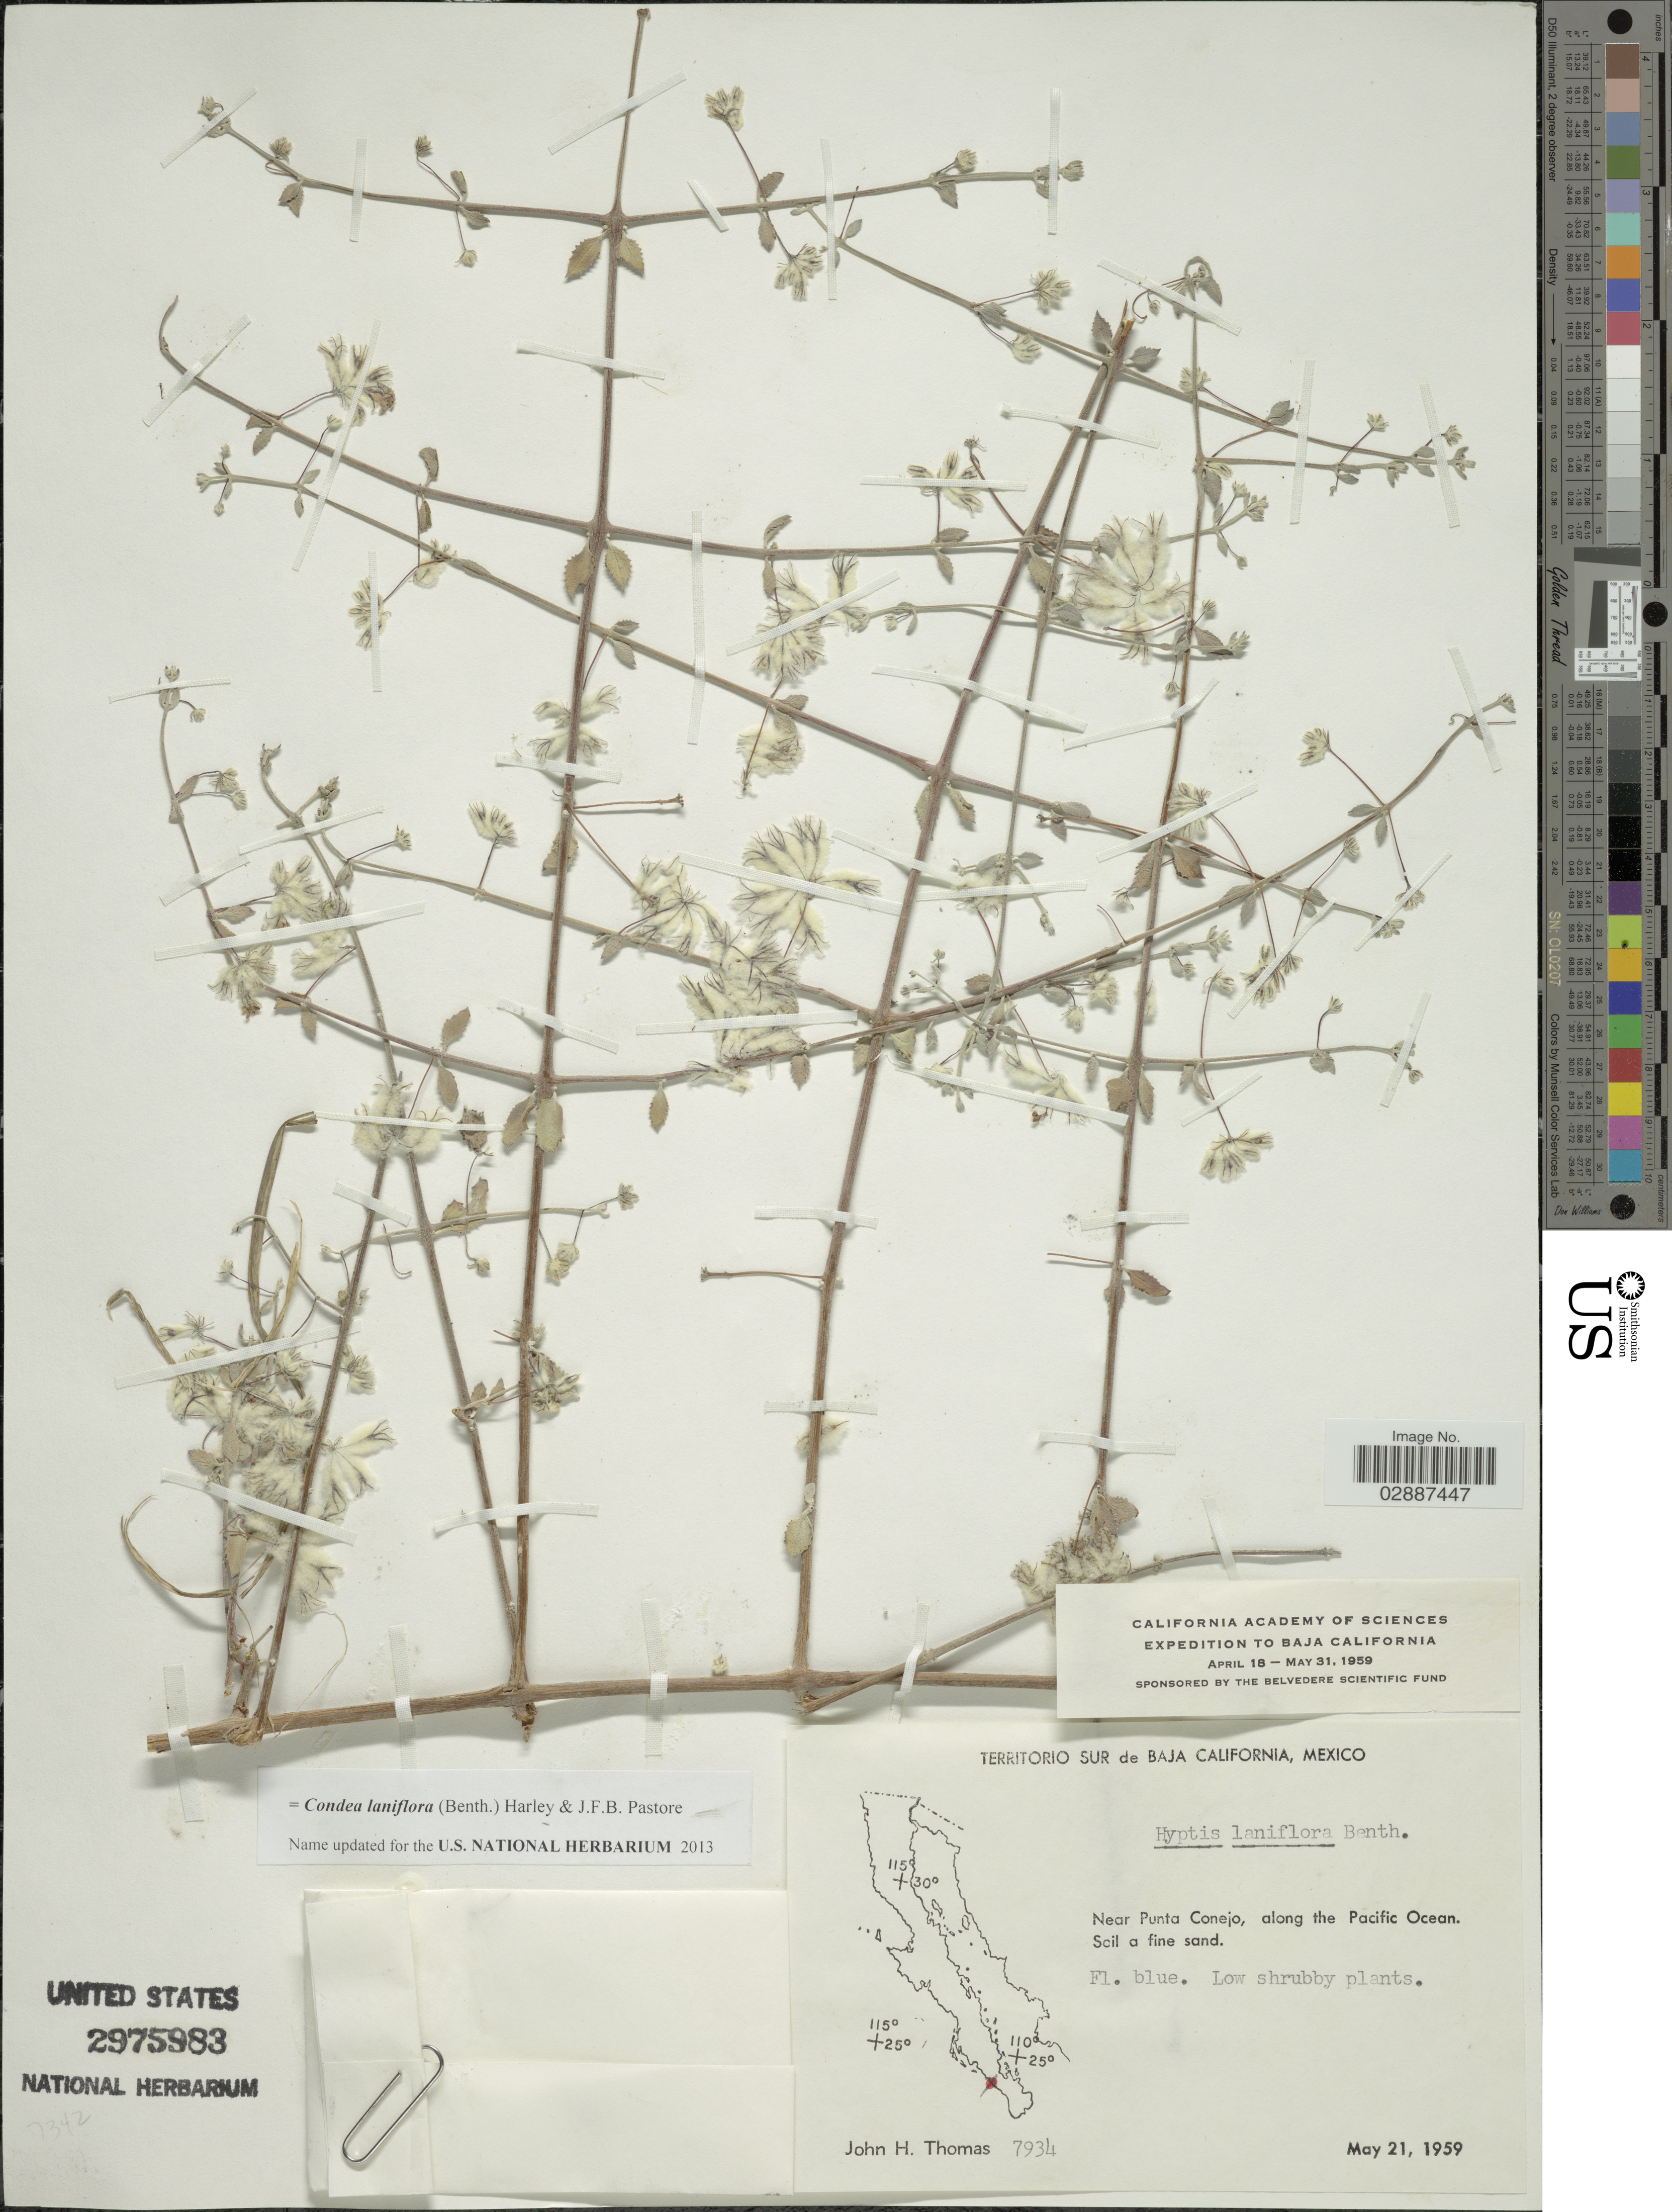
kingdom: Plantae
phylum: Tracheophyta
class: Magnoliopsida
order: Lamiales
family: Lamiaceae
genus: Condea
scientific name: Condea laniflora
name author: (Benth.) Harley & J.F.B. Pastore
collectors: J. H. Thomas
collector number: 7934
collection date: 1959-05-21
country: Mexico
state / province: Baja California Sur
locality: Near Punta Conejo, along the Pacific Ocean.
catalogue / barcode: US 2975983